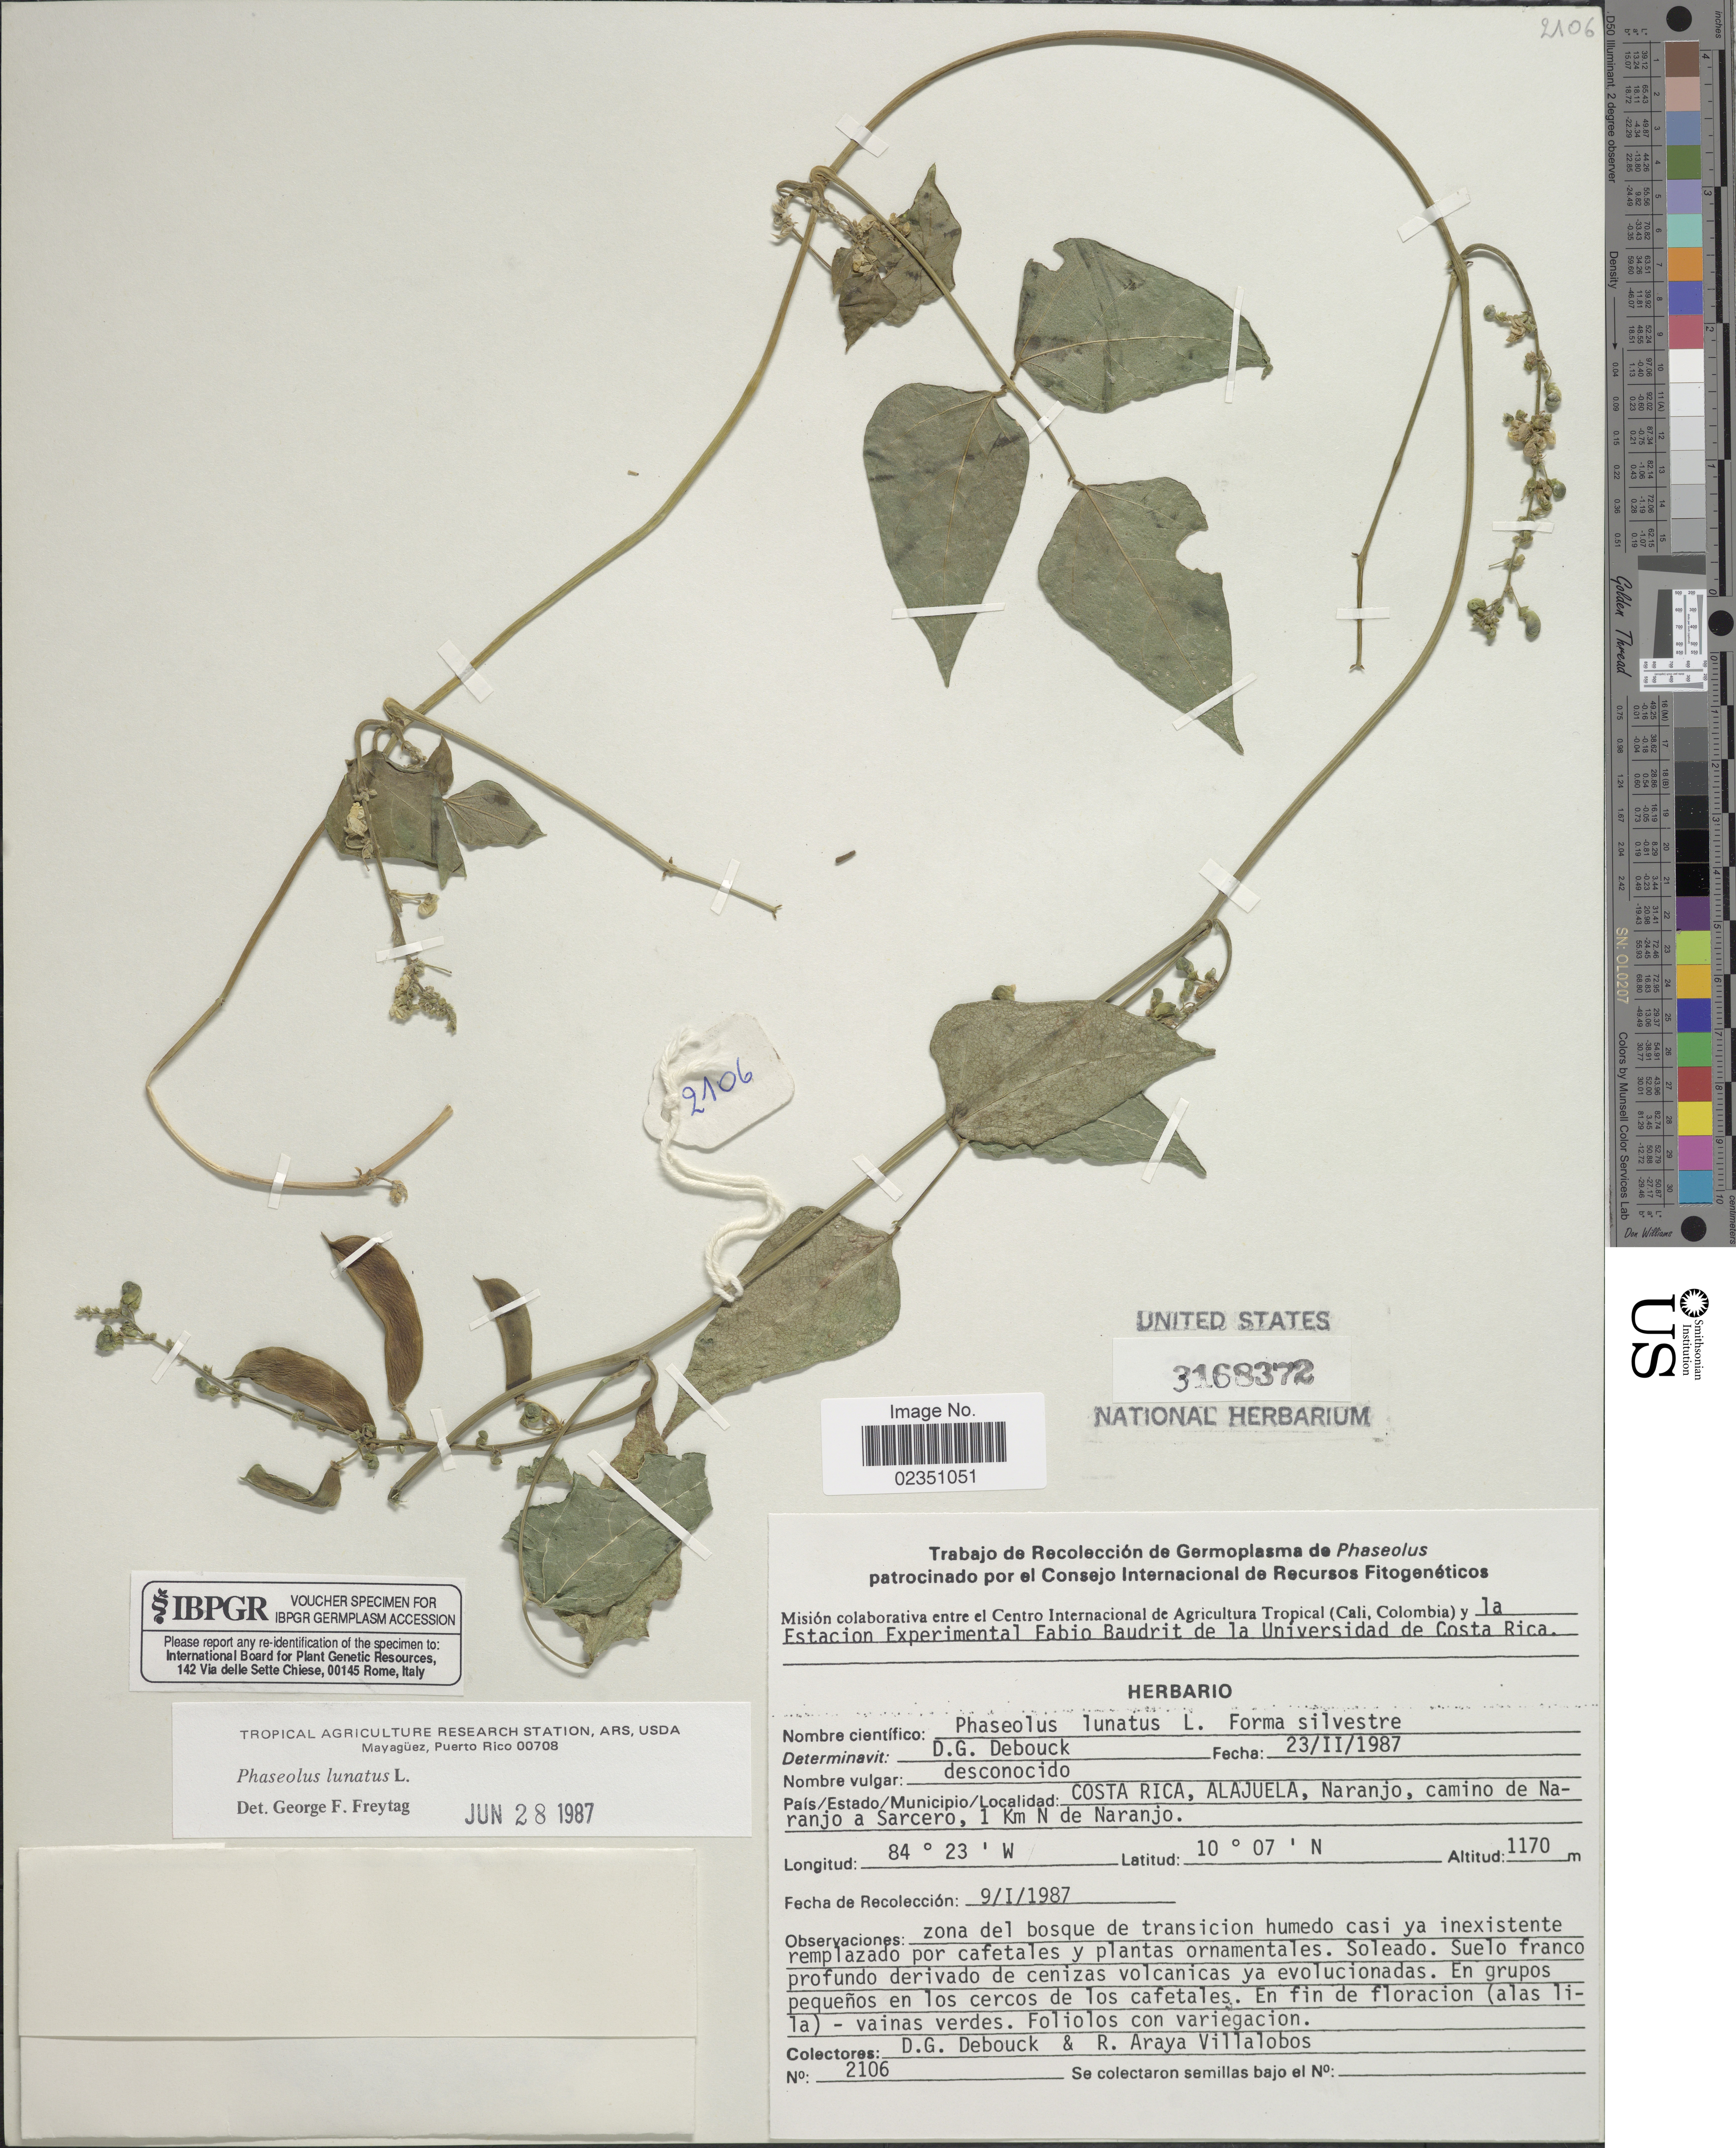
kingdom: Plantae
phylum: Tracheophyta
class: Magnoliopsida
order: Fabales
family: Fabaceae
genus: Phaseolus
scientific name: Phaseolus lunatus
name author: L.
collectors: D. Debouck & R. Araya Villalobos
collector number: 2106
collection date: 1987-01-09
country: Costa Rica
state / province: Alajuela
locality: Naranjo, camino de Naranjp a Sarcero, 1 Km N de Naranjo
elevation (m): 1170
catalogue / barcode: US 3168372